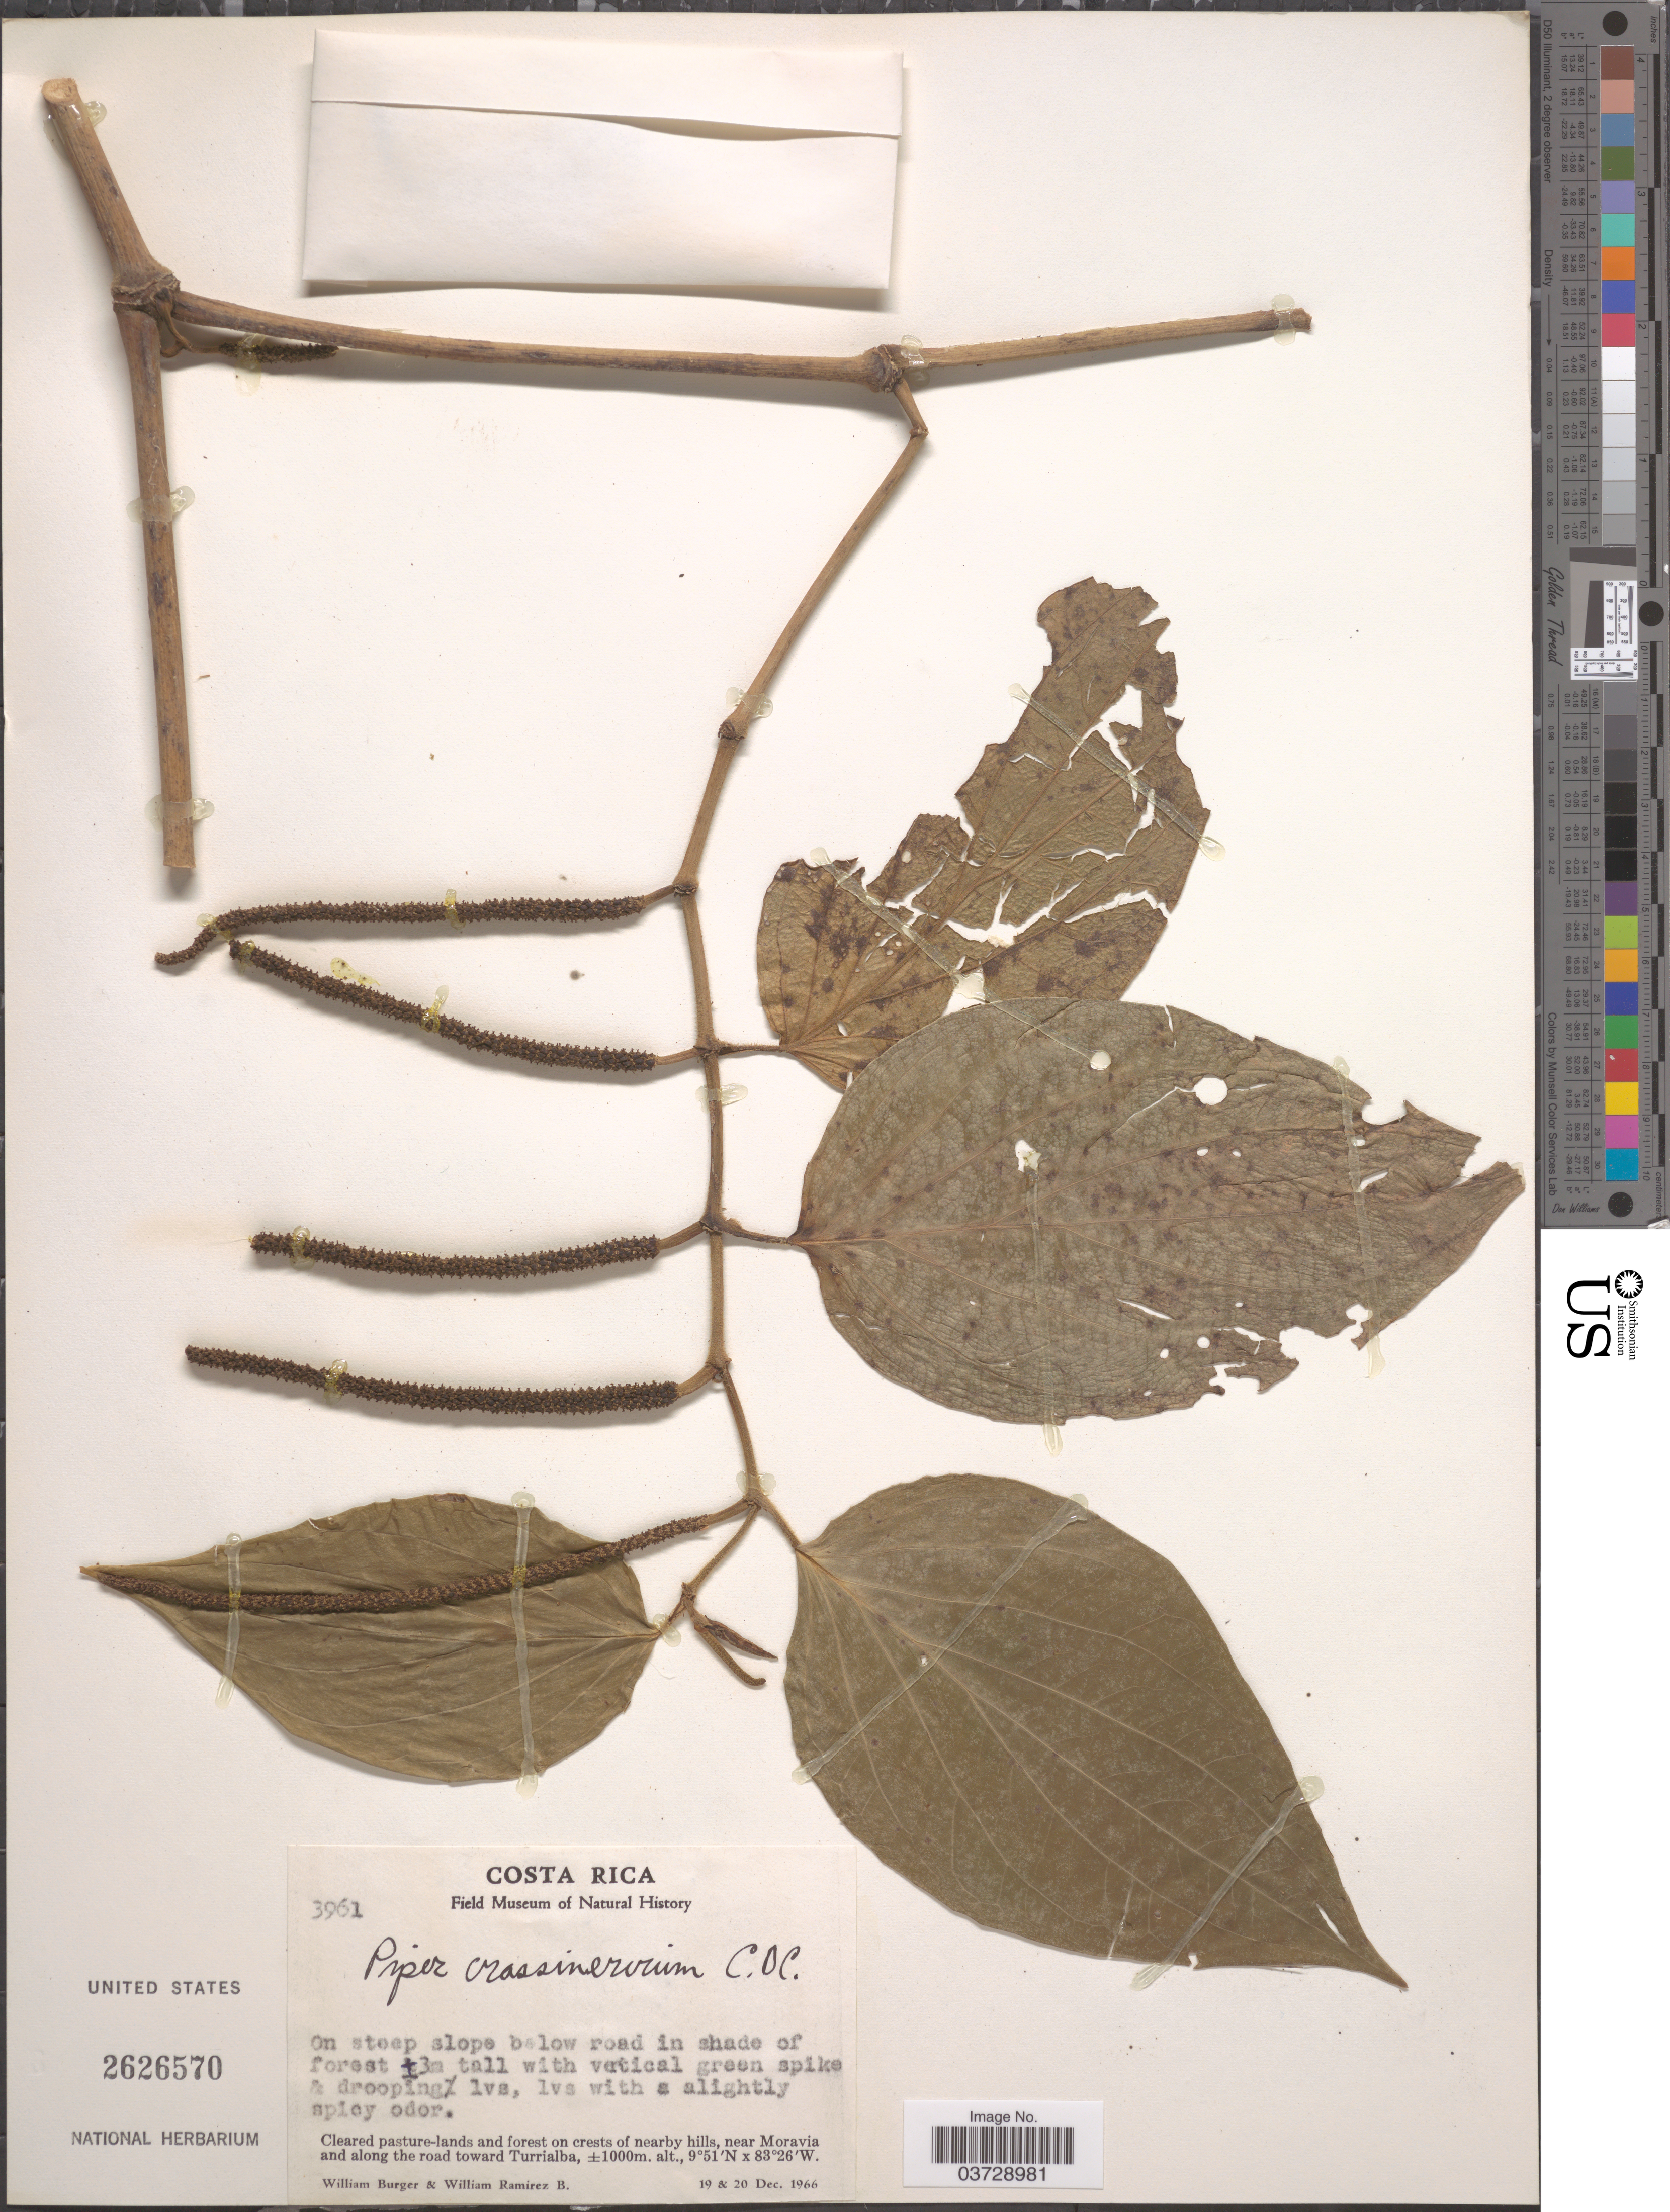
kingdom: Plantae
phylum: Tracheophyta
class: Magnoliopsida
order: Piperales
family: Piperaceae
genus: Piper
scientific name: Piper crassinervium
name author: Kunth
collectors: W. Burger & W. Ramirez B.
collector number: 3961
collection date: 1966-12-19/1966-12-20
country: Costa Rica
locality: On crests of nearby hills, near Moravia and along the road toward Turrialba.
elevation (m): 1000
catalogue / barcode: US 2626570